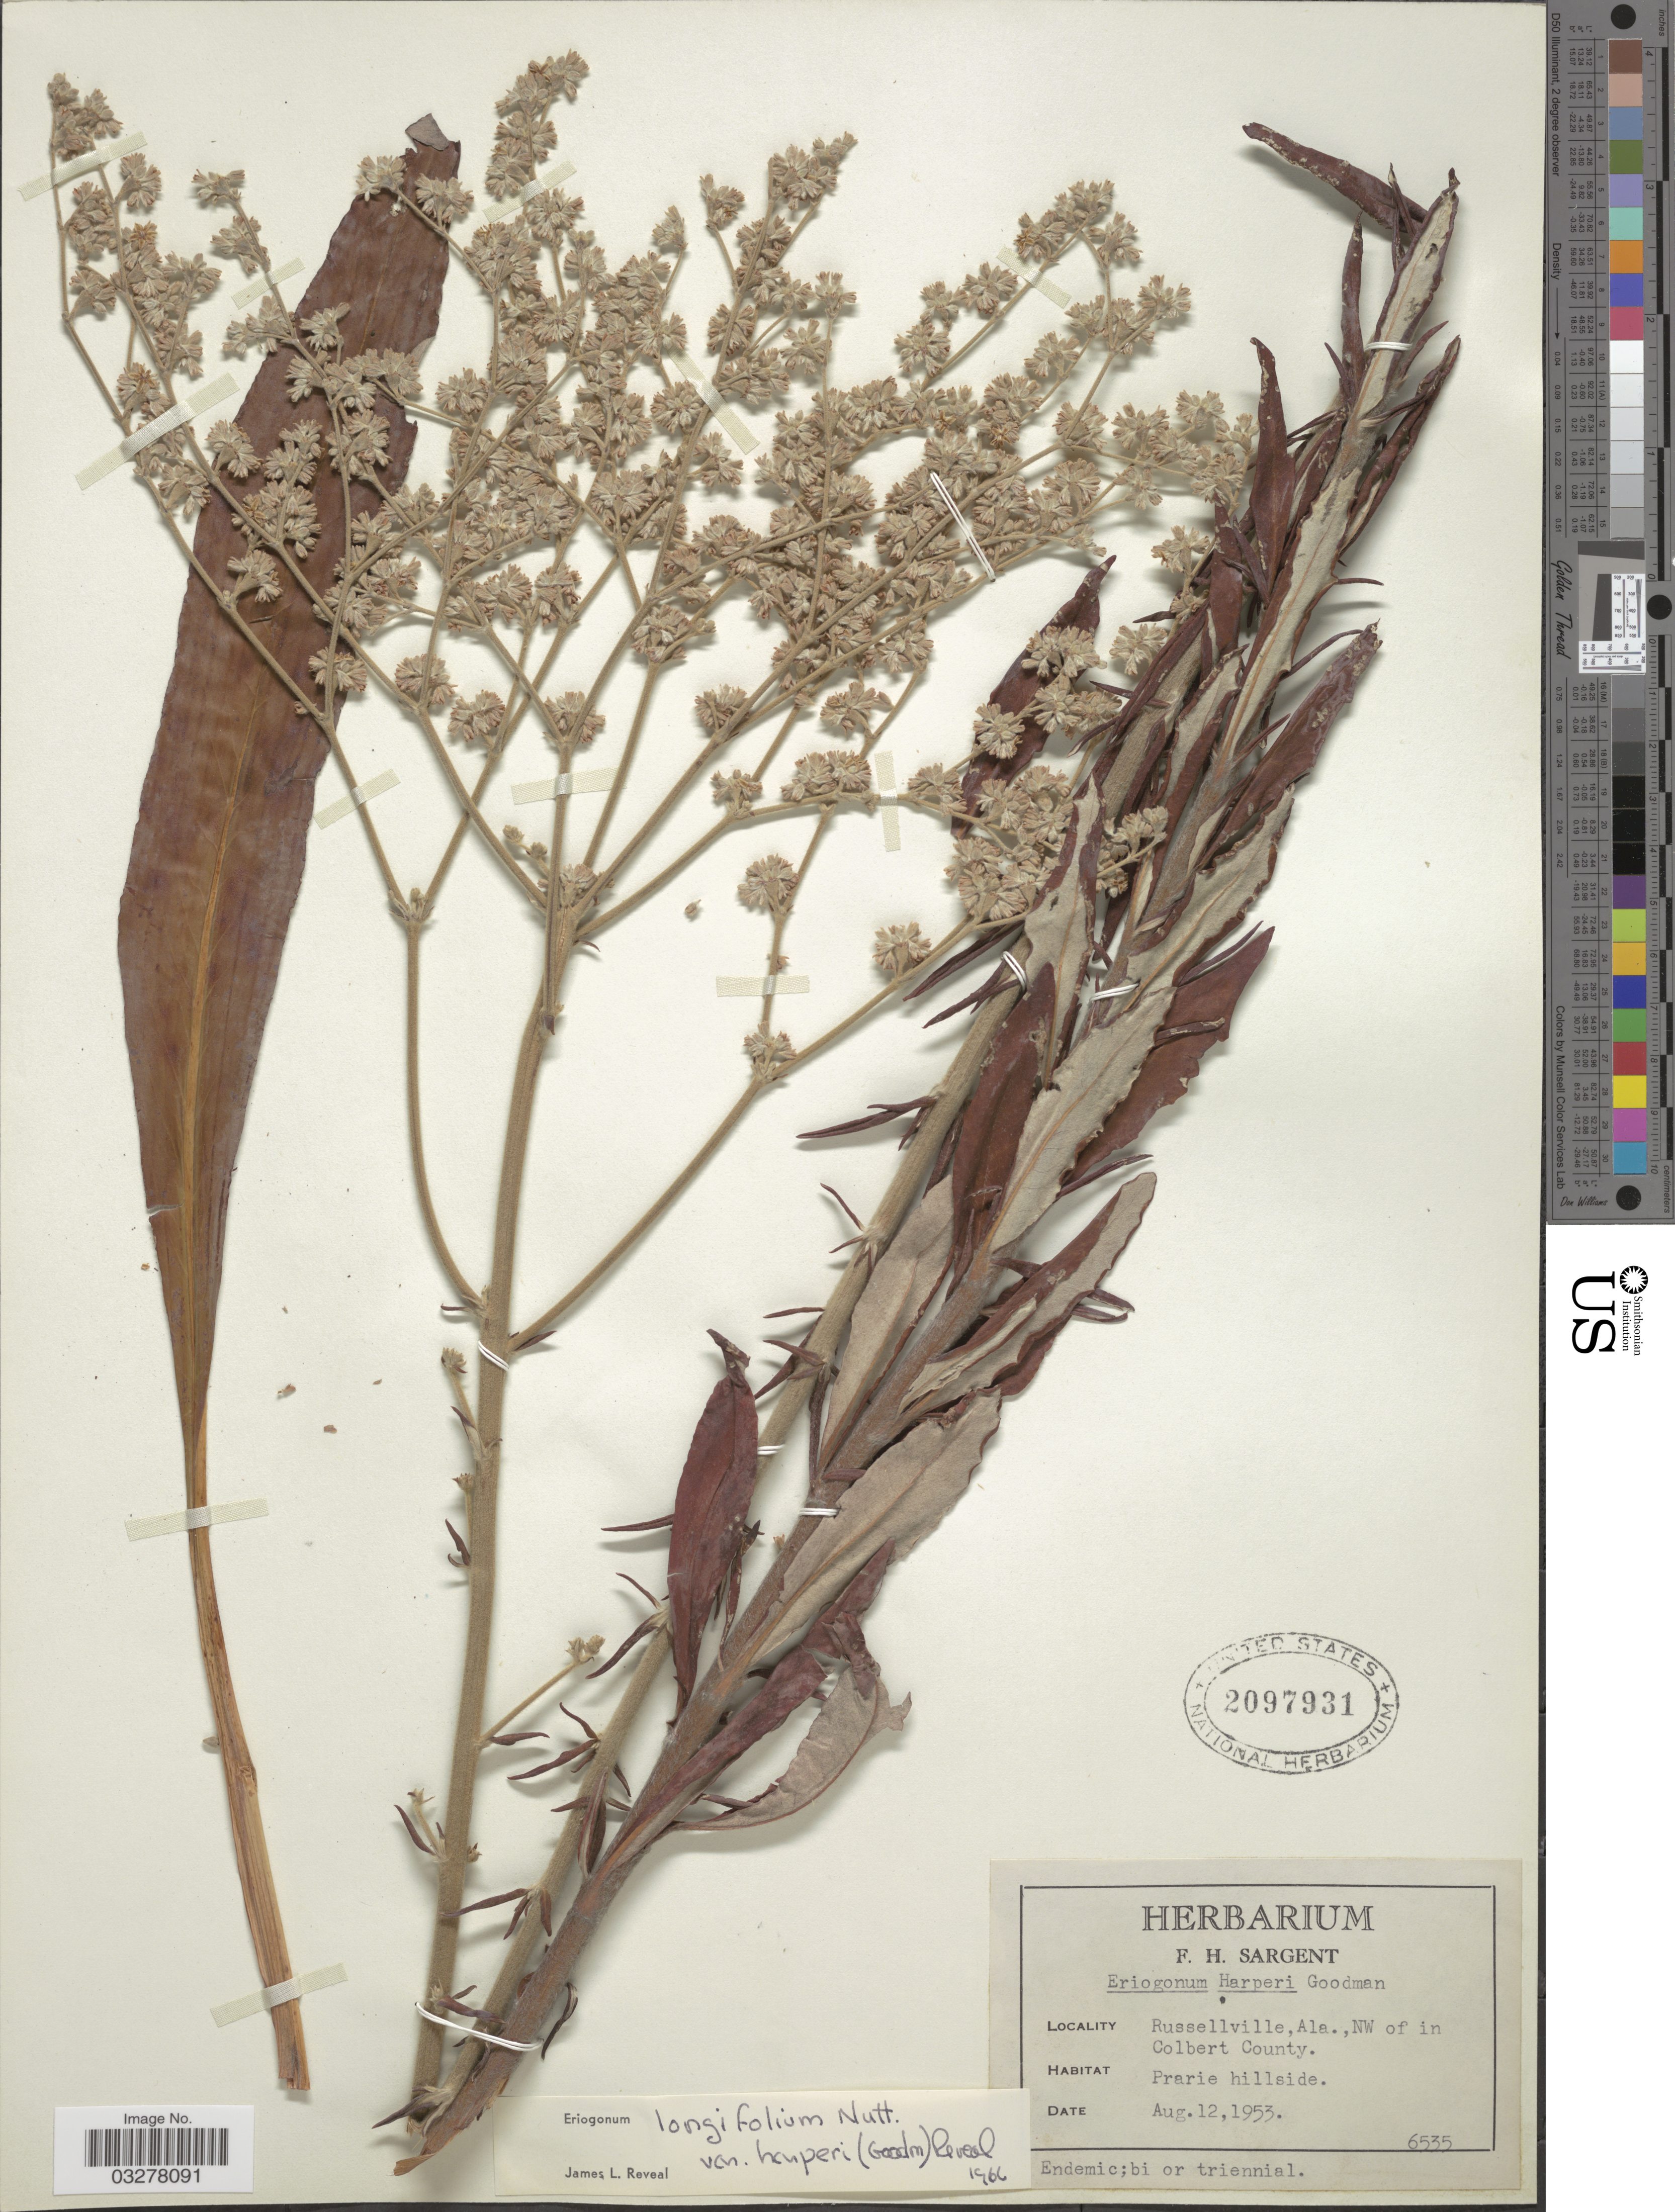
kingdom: Plantae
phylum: Tracheophyta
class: Magnoliopsida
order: Caryophyllales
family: Polygonaceae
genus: Eriogonum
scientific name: Eriogonum longifolium var. harperi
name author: Nutt.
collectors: F. H. Sargent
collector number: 6535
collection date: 1953-08-12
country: United States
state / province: Alabama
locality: Russellville, NW of in Colbert County.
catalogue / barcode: US 2097931